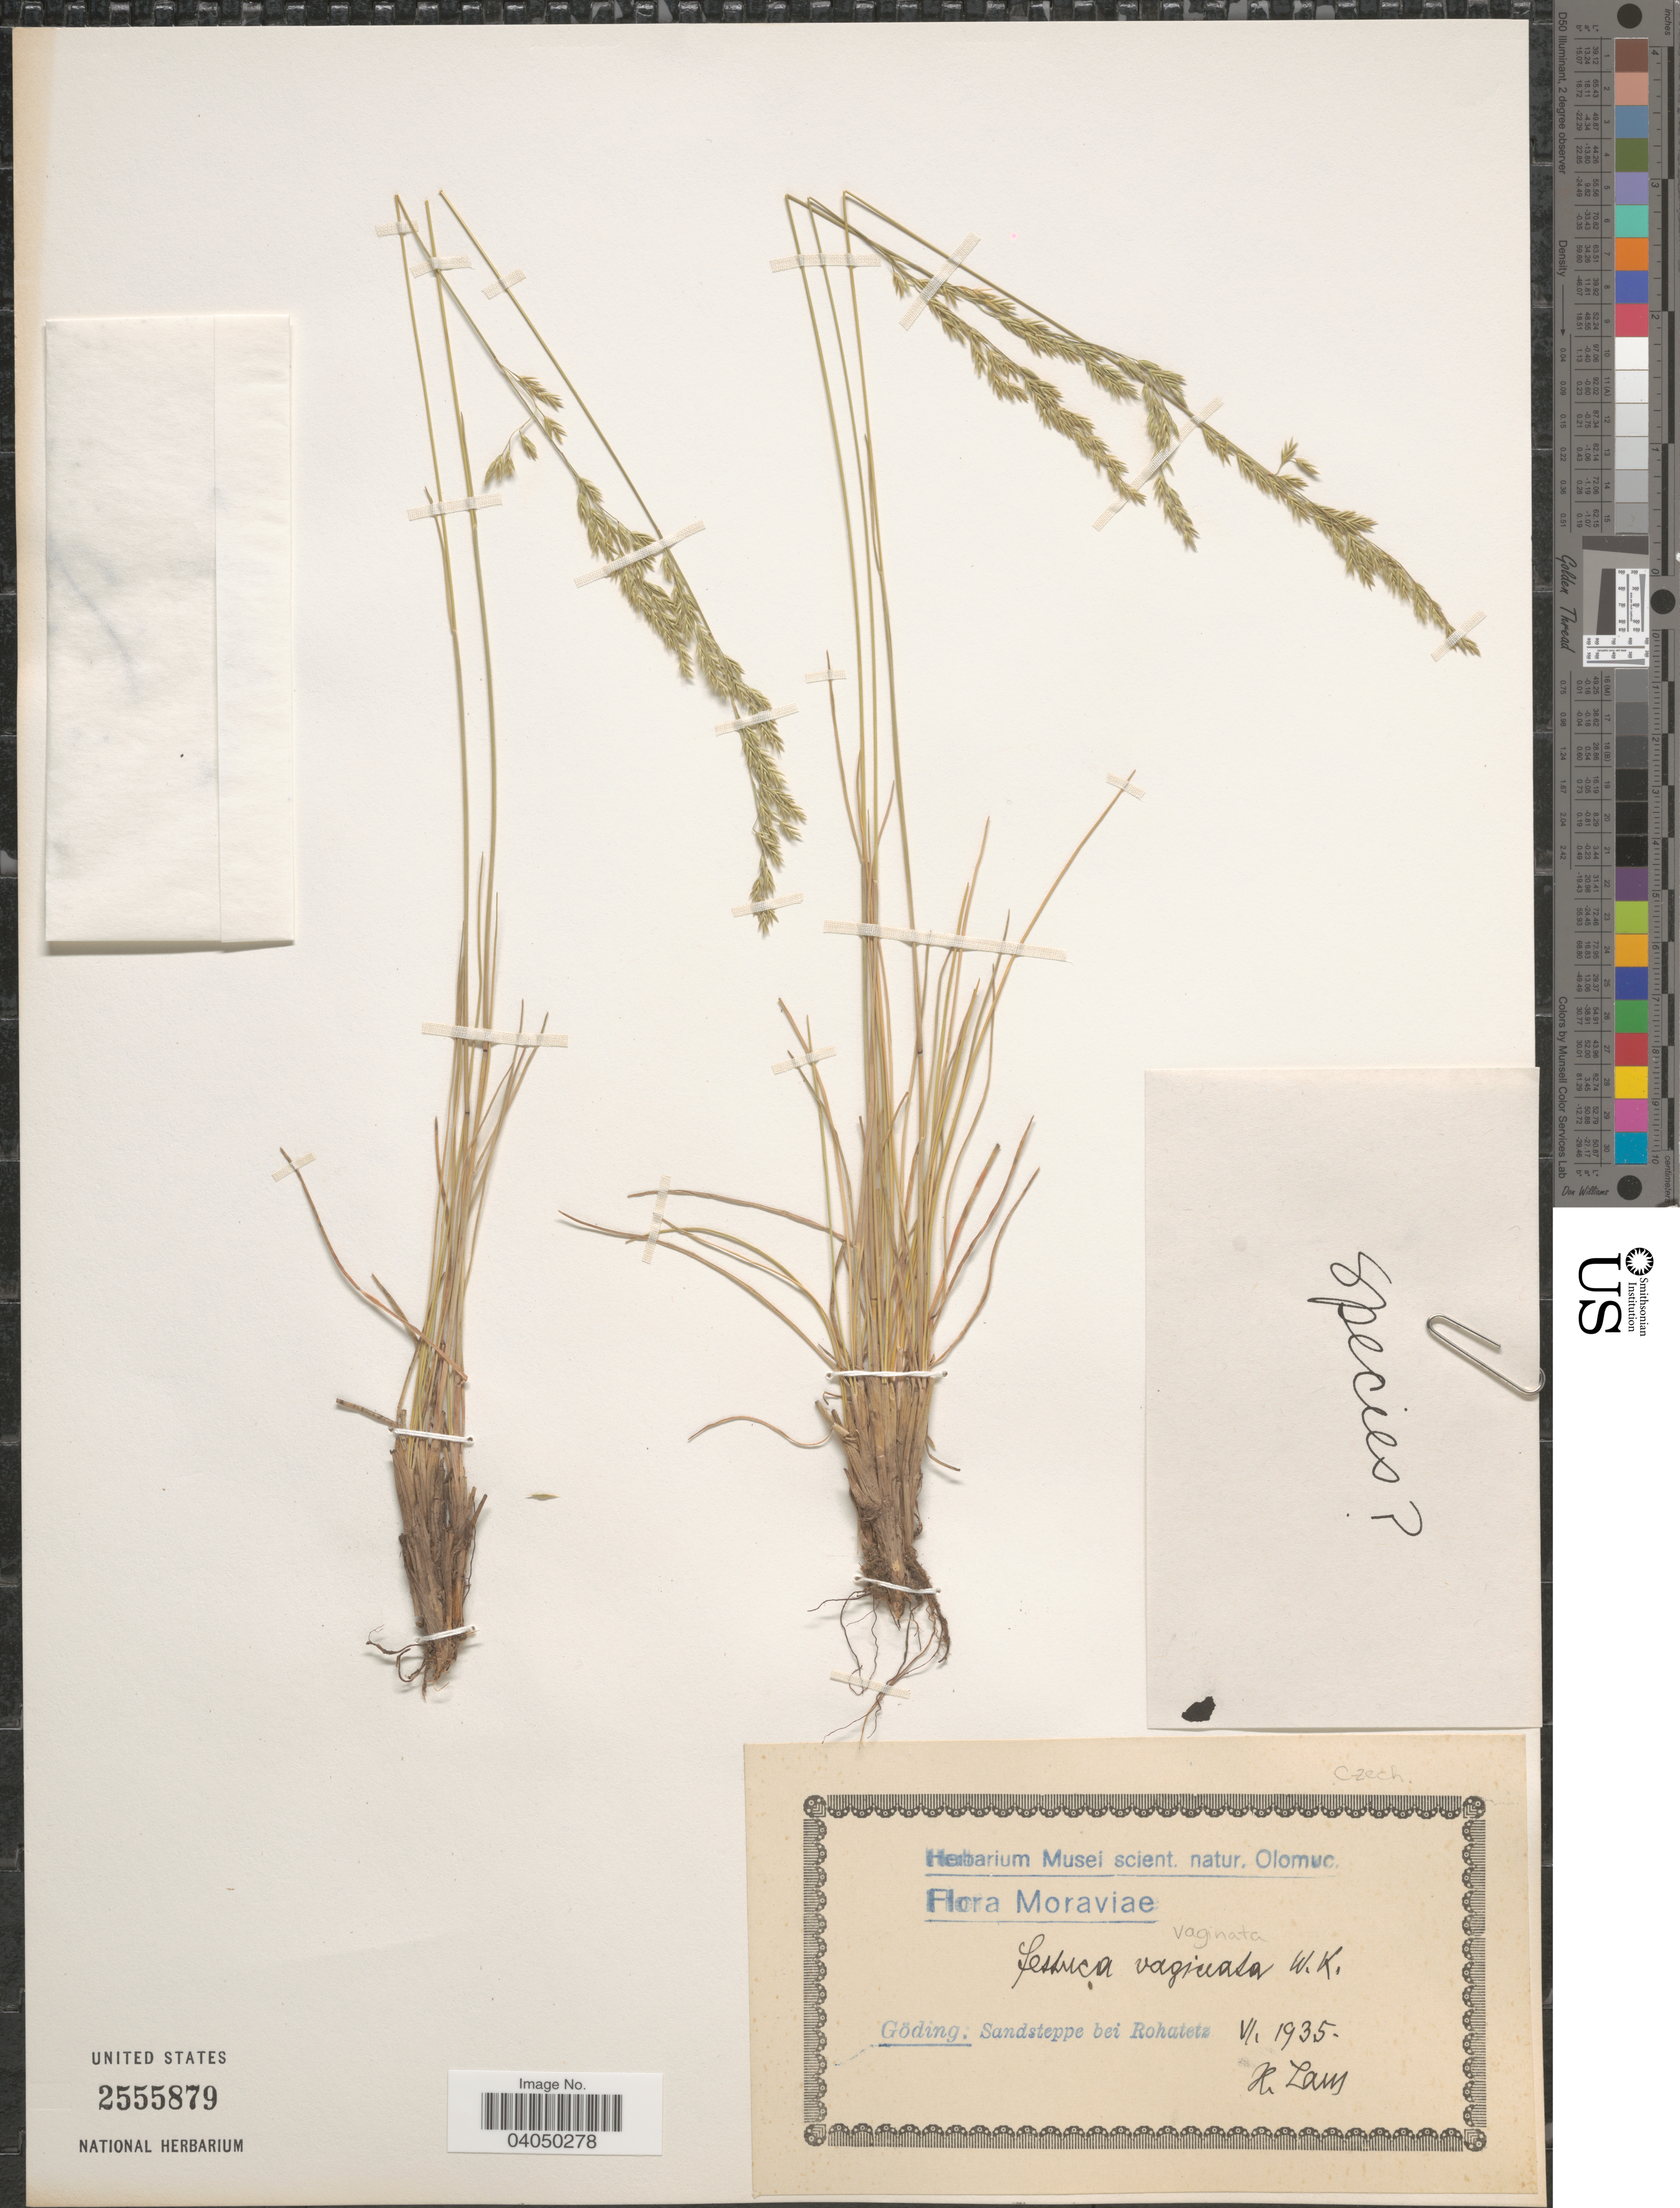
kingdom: Plantae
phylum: Tracheophyta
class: Liliopsida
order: Poales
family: Poaceae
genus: Festuca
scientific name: Festuca vaginata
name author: Waldst. & Kit. ex Willd.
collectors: R. Lam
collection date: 1935-06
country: Czechia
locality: Czech. Moraviae. Göding. Sandsteppe bei Rohatetz.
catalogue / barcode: US 2555879